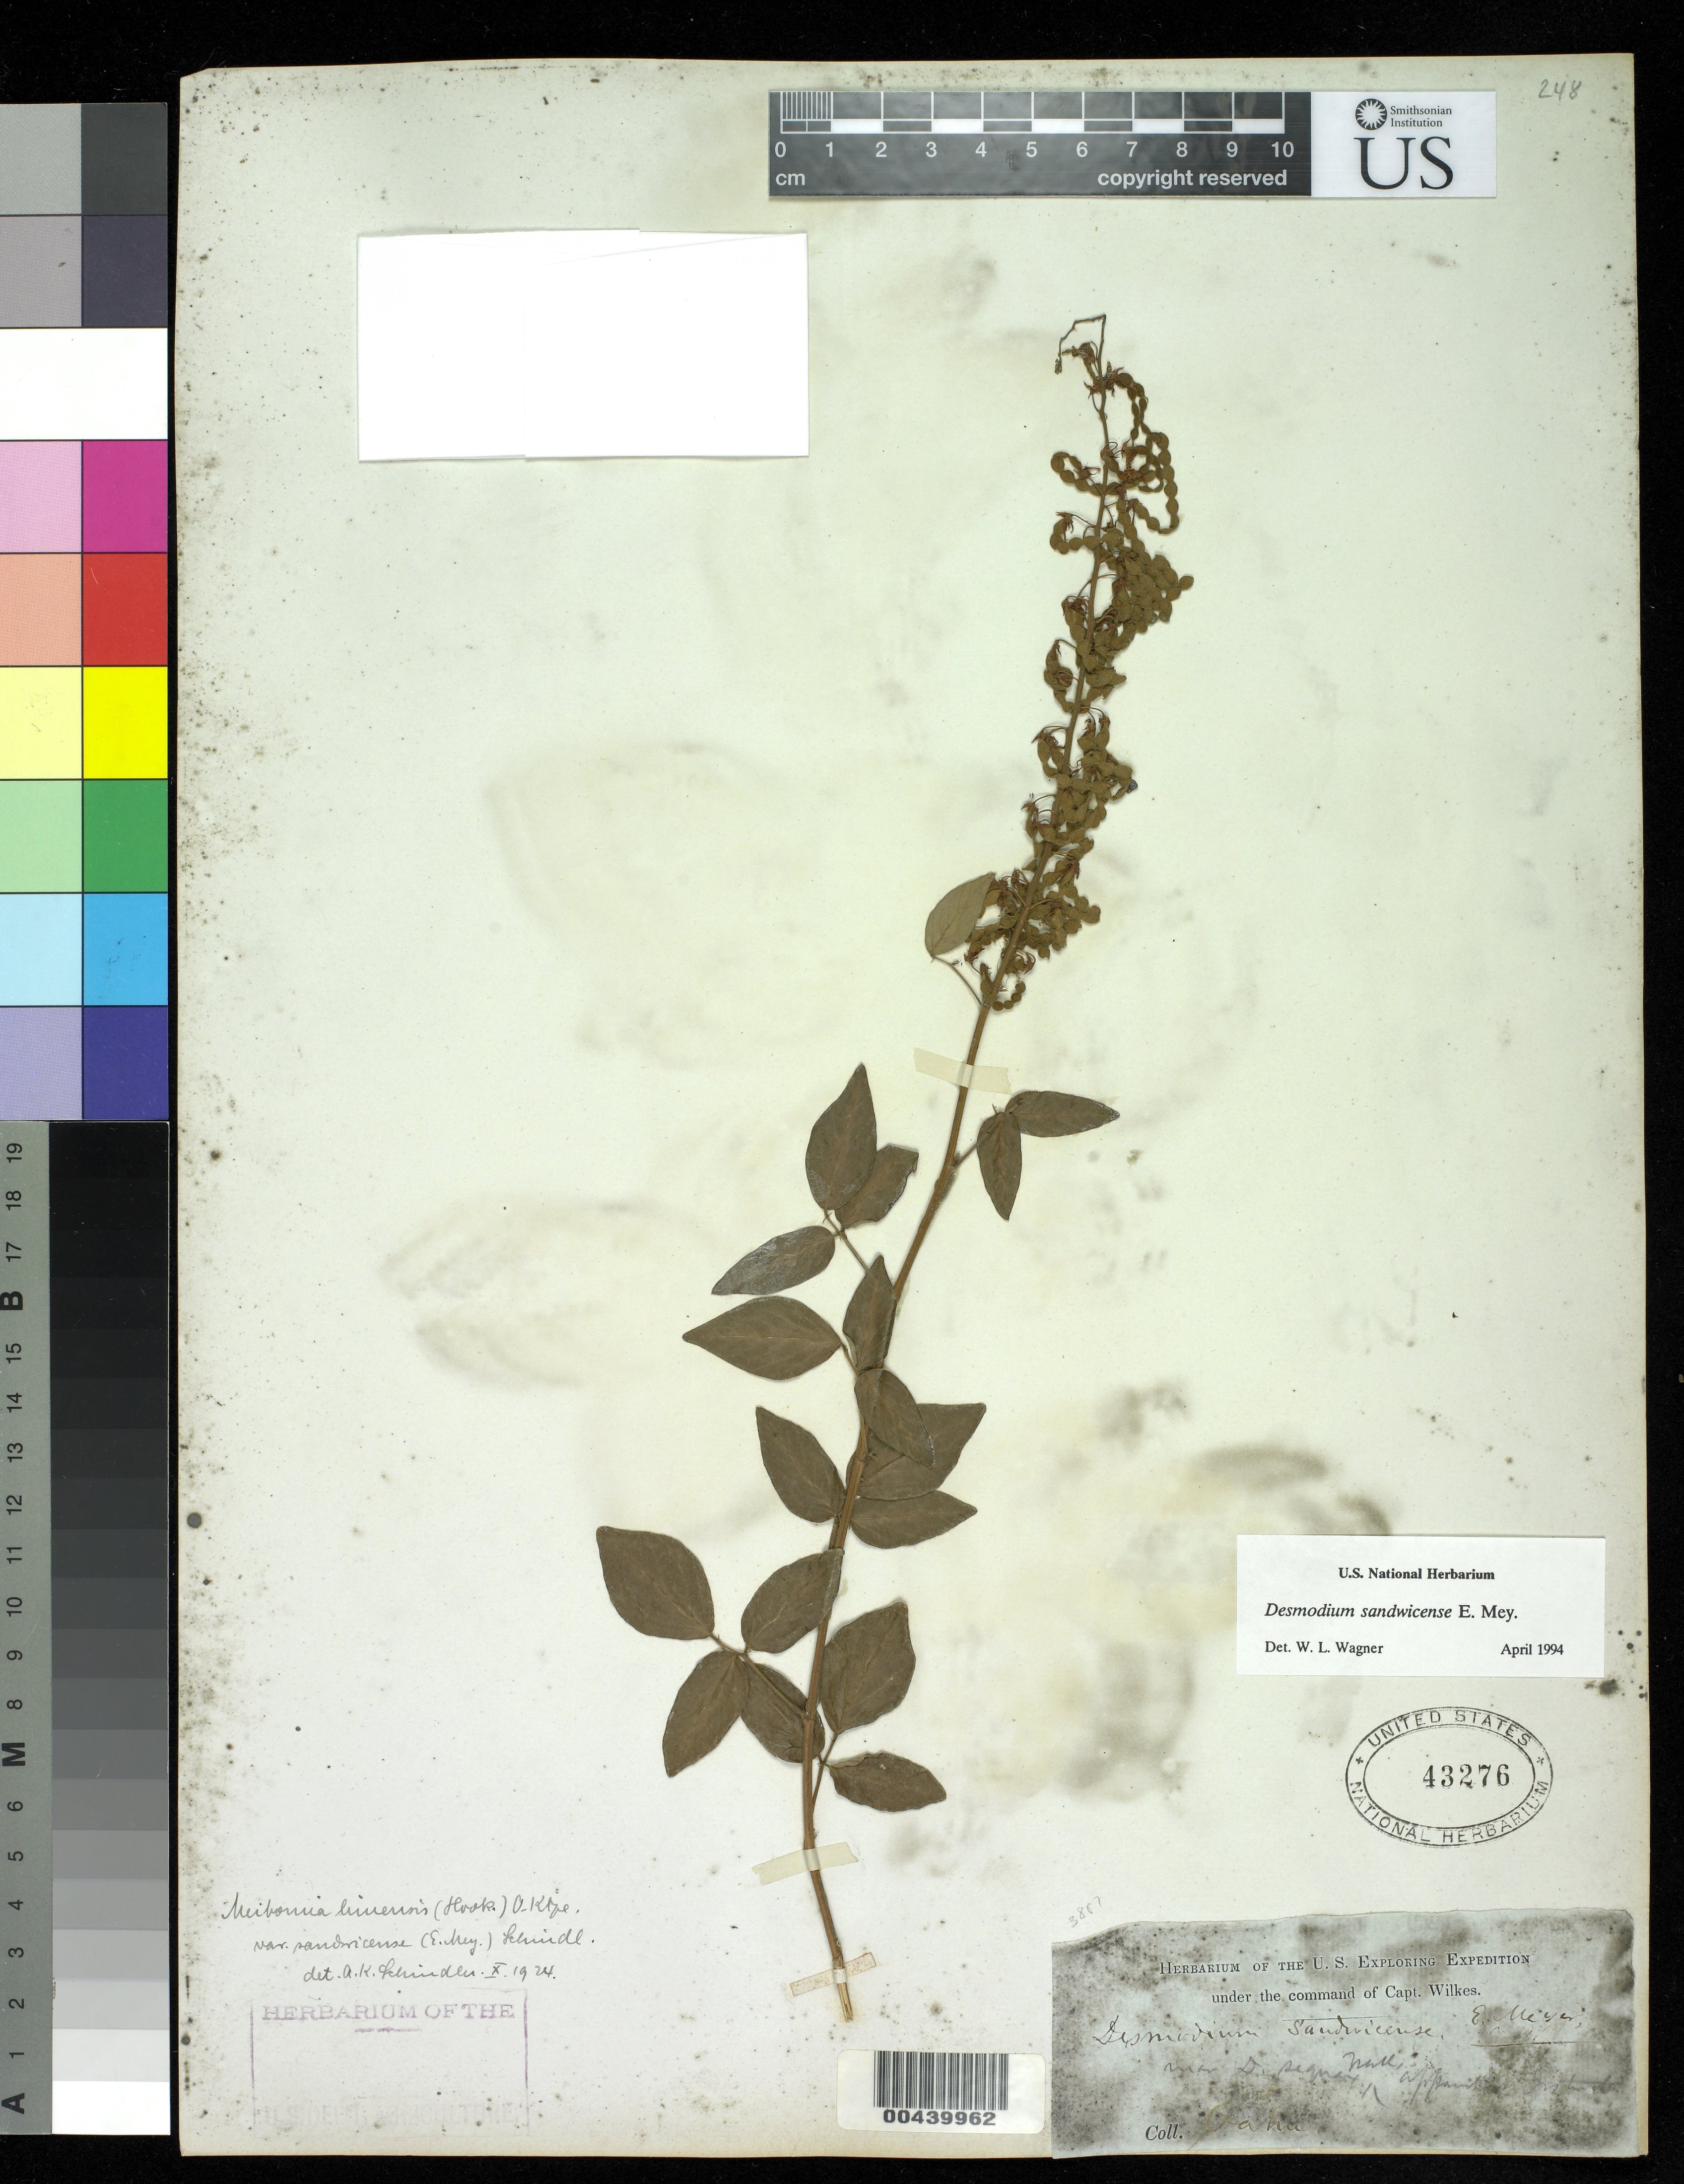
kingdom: Plantae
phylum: Tracheophyta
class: Magnoliopsida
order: Fabales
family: Fabaceae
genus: Desmodium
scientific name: Desmodium uncinatum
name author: (Jacq.) DC.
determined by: Wagner, W. L., (BOT), Smithsonian Institution - National Museum of Natural History (UNITED STATES)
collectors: Wilkes Explor. Exped.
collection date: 1838/1842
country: United States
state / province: Hawaii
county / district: Honolulu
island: Oahu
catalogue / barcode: US 43276